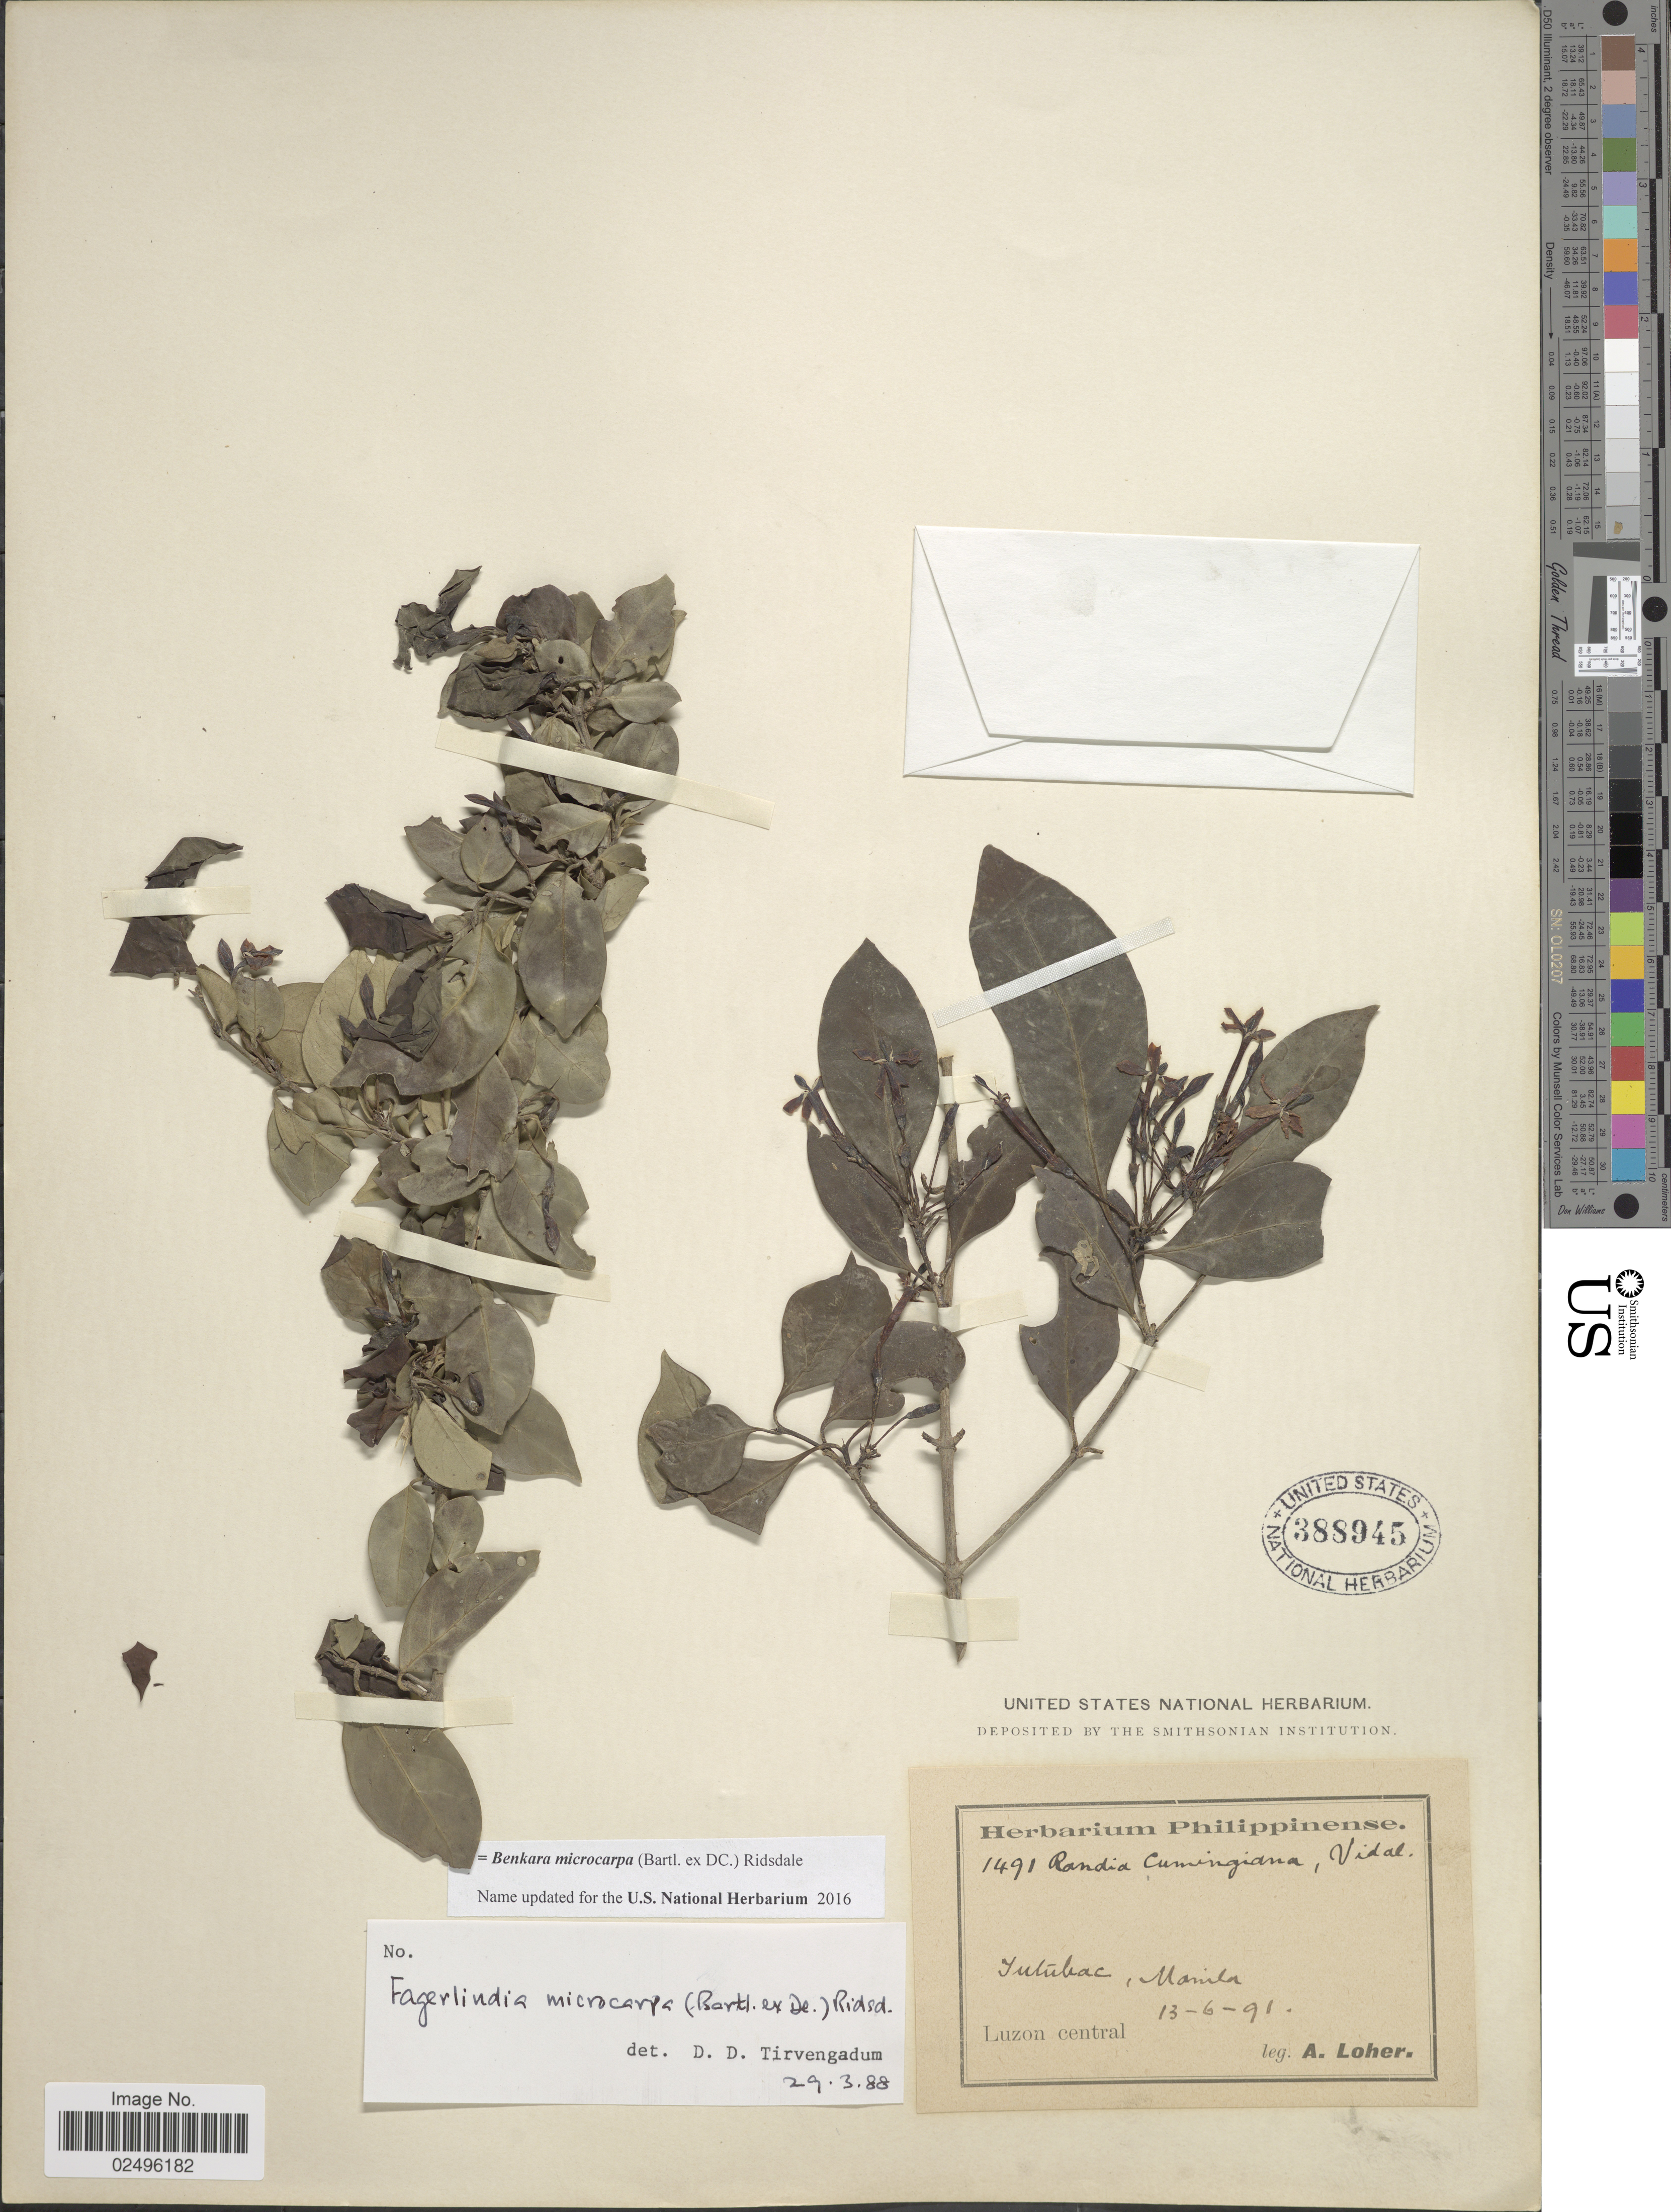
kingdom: Plantae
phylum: Tracheophyta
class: Magnoliopsida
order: Gentianales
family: Rubiaceae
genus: Fagerlindia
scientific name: Fagerlindia microcarpa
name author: (Bartl. ex DC.) Ridsdale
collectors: A. Loher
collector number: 1491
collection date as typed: Transcribed d/m/y: 13/6/91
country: Philippines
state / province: National Capital Region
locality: Jutubac, Manila, Luzon central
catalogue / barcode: US 388945